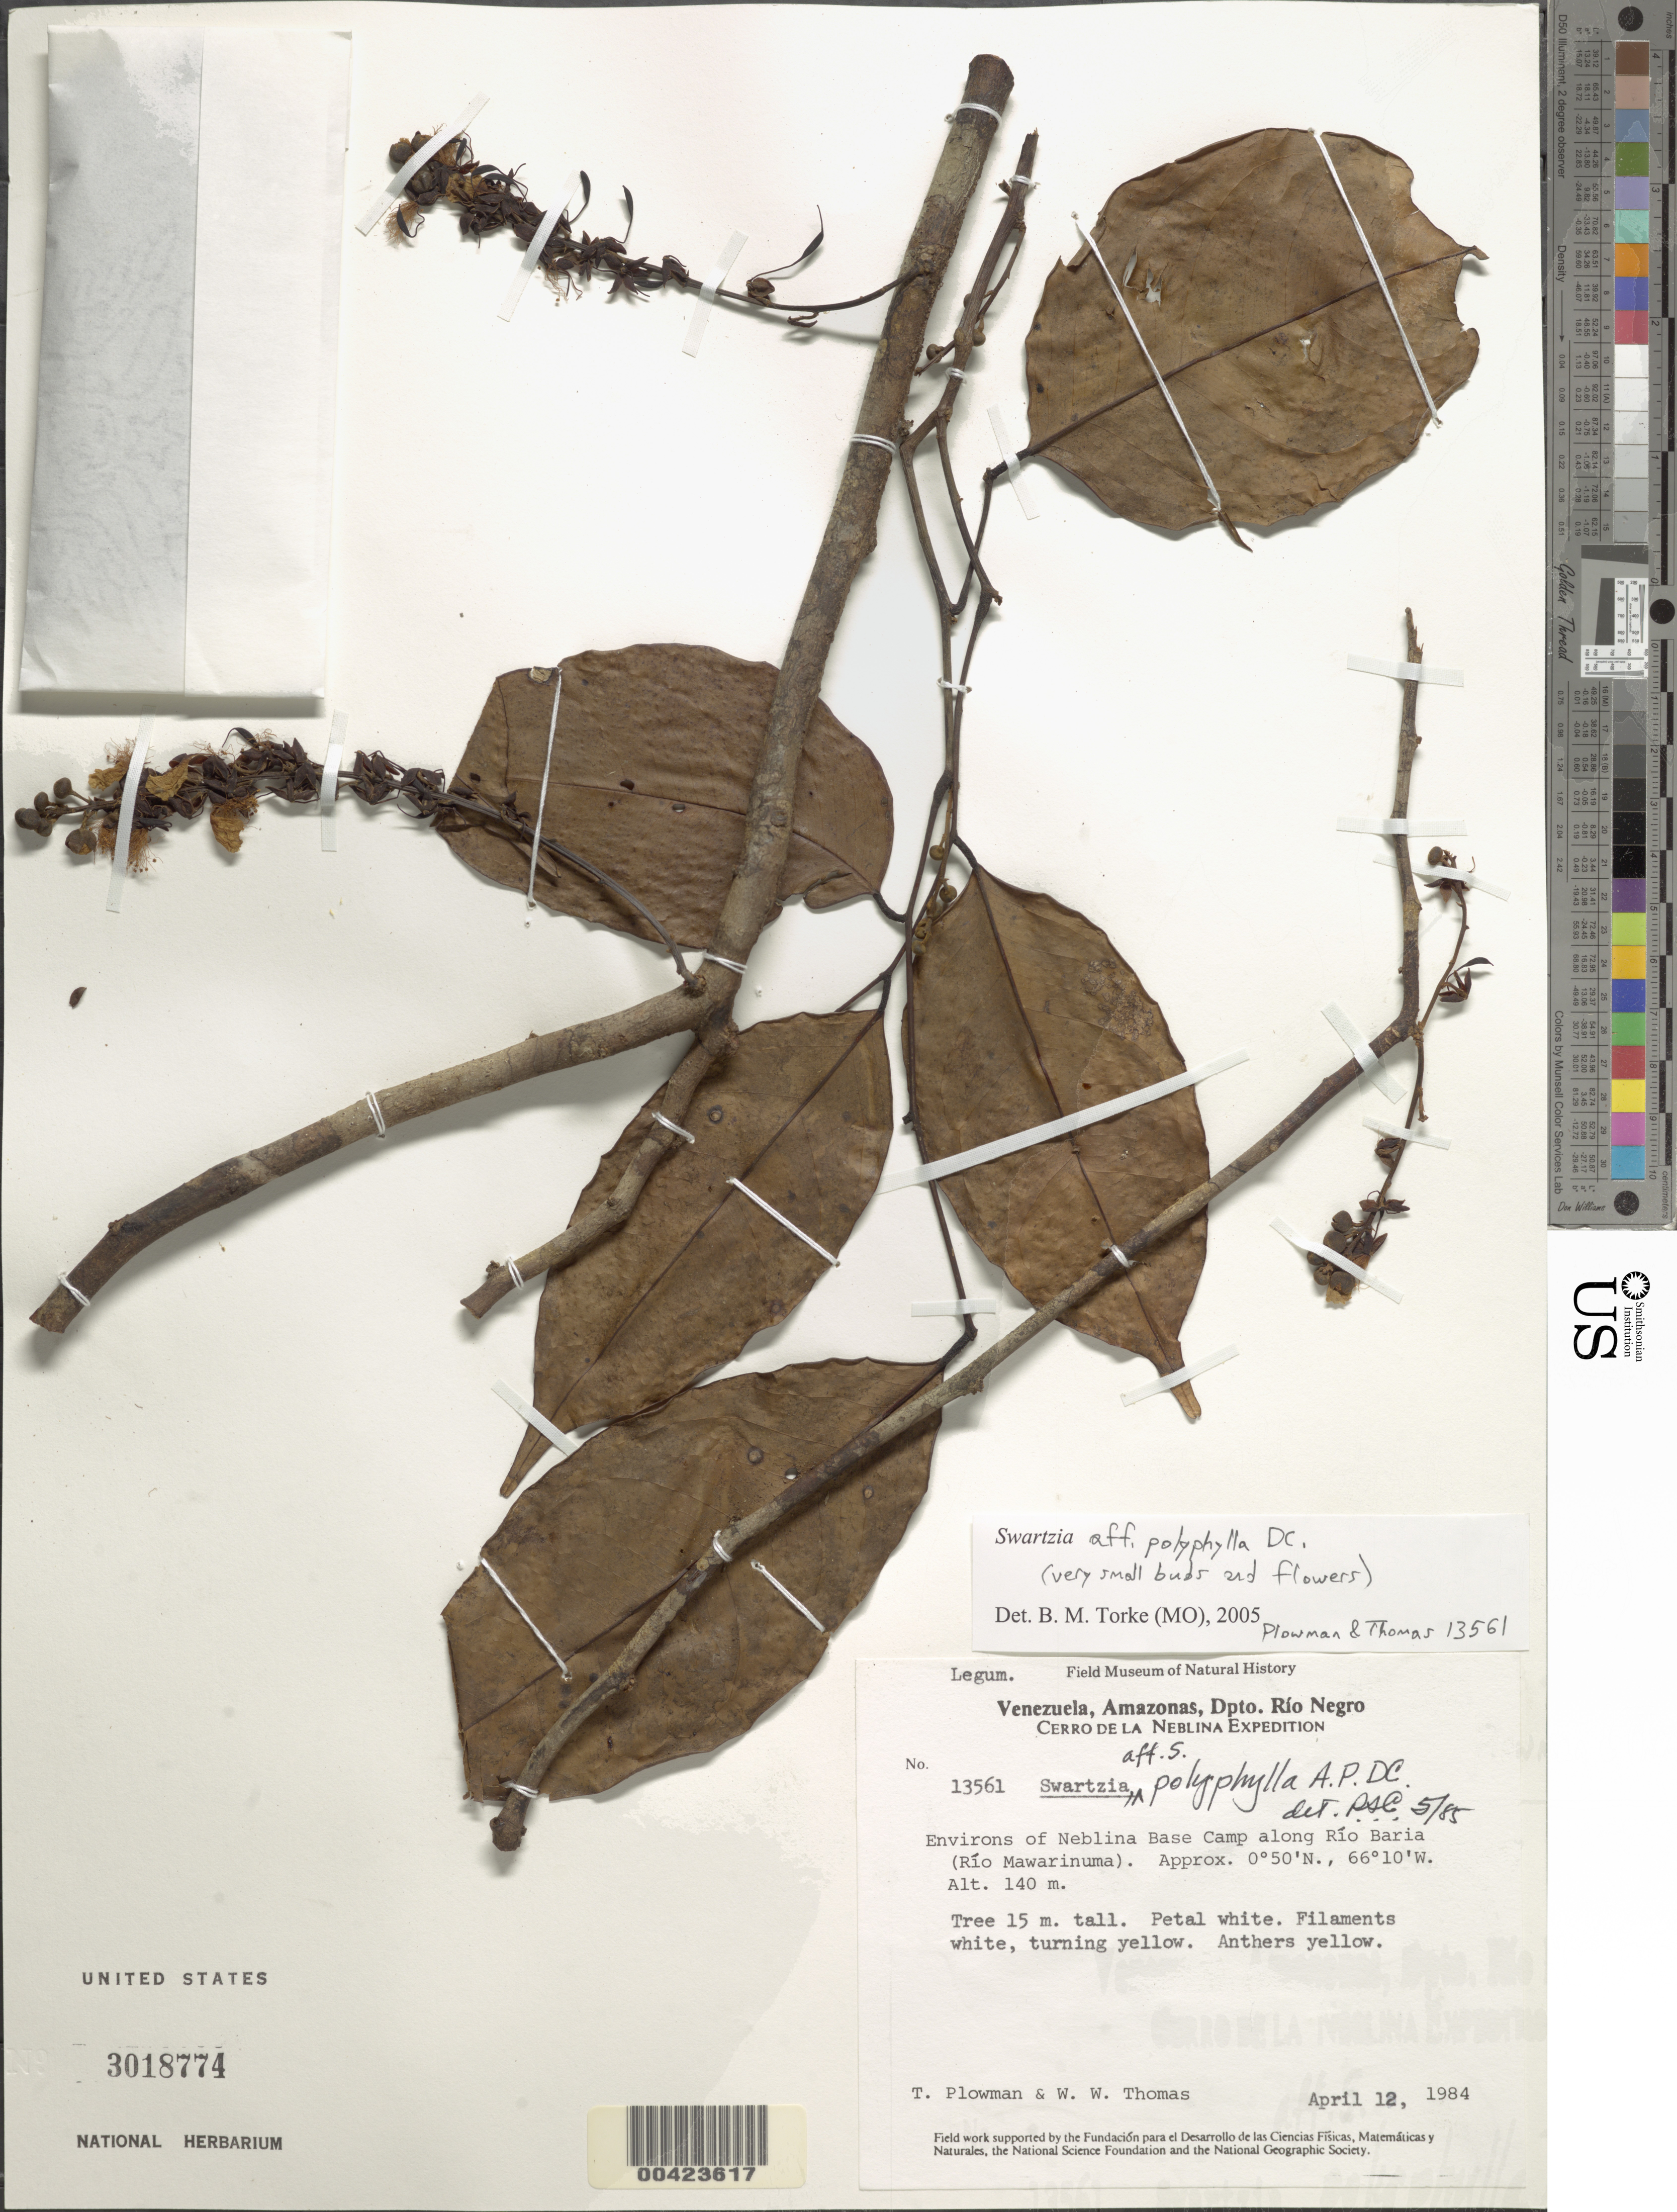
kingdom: Plantae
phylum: Tracheophyta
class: Magnoliopsida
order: Fabales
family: Fabaceae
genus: Swartzia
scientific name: Swartzia polyphylla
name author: DC.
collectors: T. Plowman & W. W. Thomas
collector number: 13561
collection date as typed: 12 Apr 1984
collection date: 1984-04-12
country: Venezuela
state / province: Amazonas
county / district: Rio Negro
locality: Rio baria (rio mawarinuma), along; environs of neblina base camp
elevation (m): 140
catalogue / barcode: US 3018774